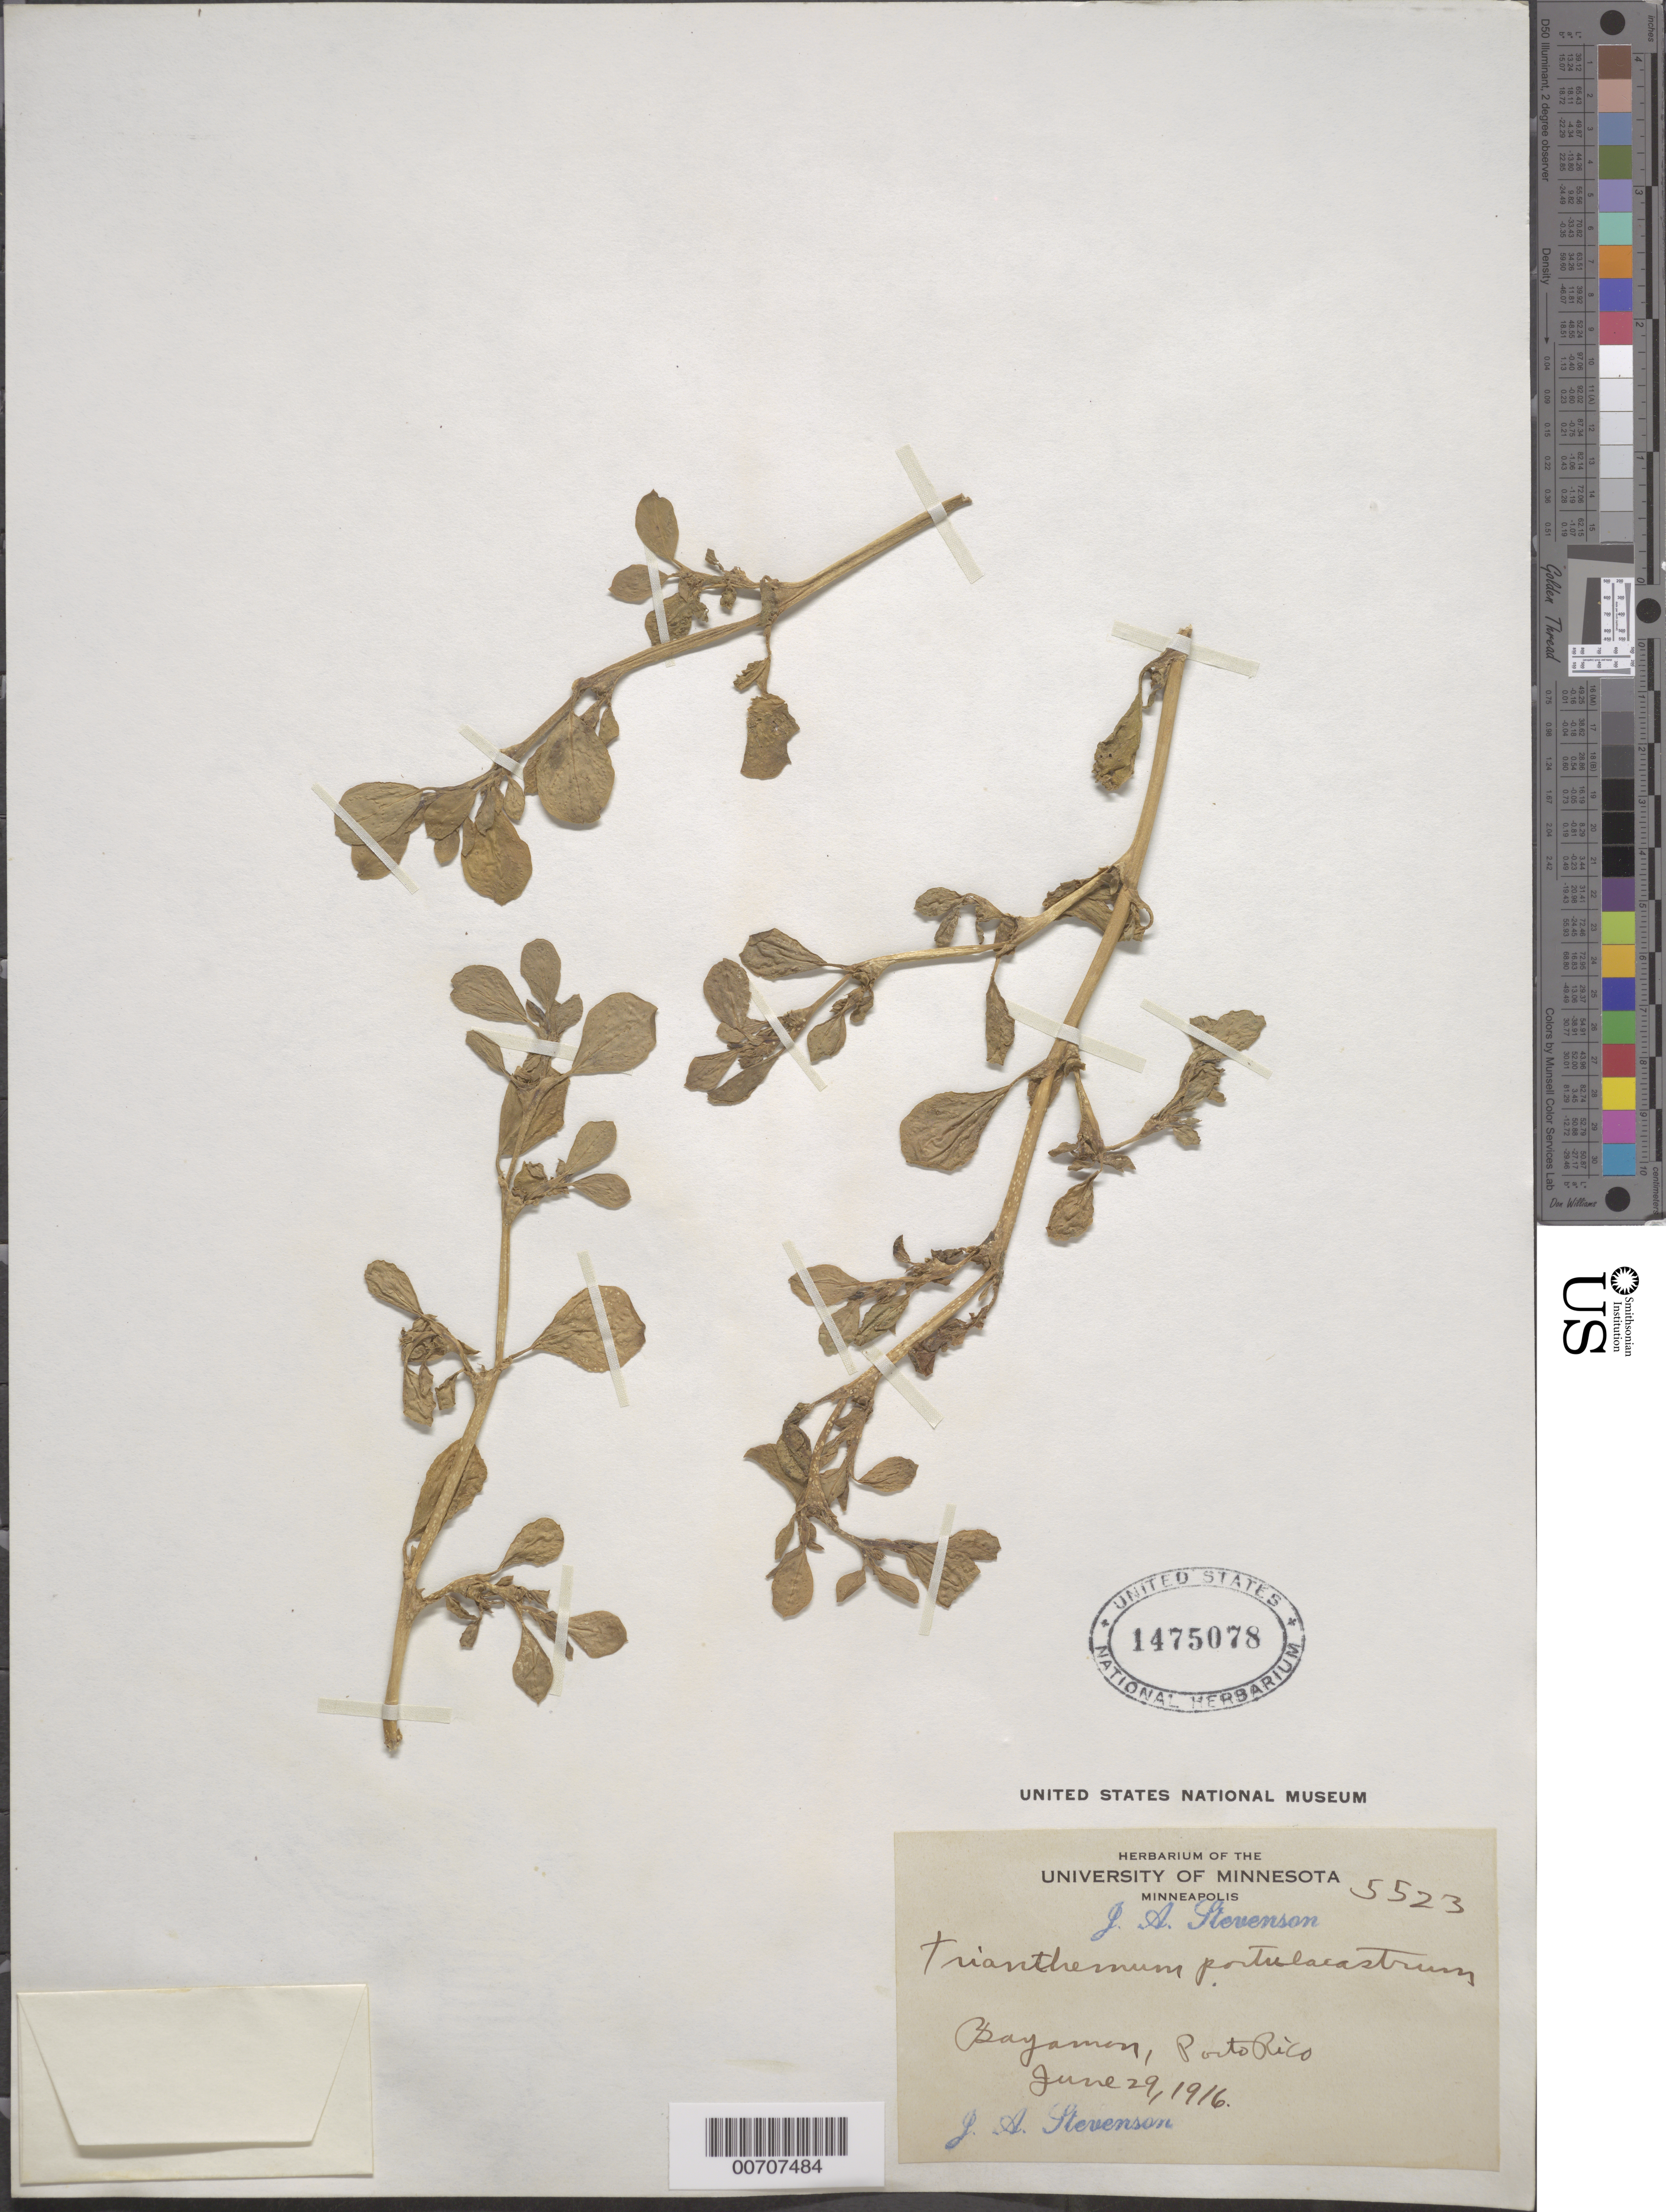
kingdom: Plantae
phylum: Tracheophyta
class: Magnoliopsida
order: Caryophyllales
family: Aizoaceae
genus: Trianthema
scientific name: Trianthema portulacastrum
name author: L.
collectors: J. Stevenson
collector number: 5523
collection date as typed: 29 Jun 1916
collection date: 1916-06-29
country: Puerto Rico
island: Greater Antilles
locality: Bayamon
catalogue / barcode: US 1475078